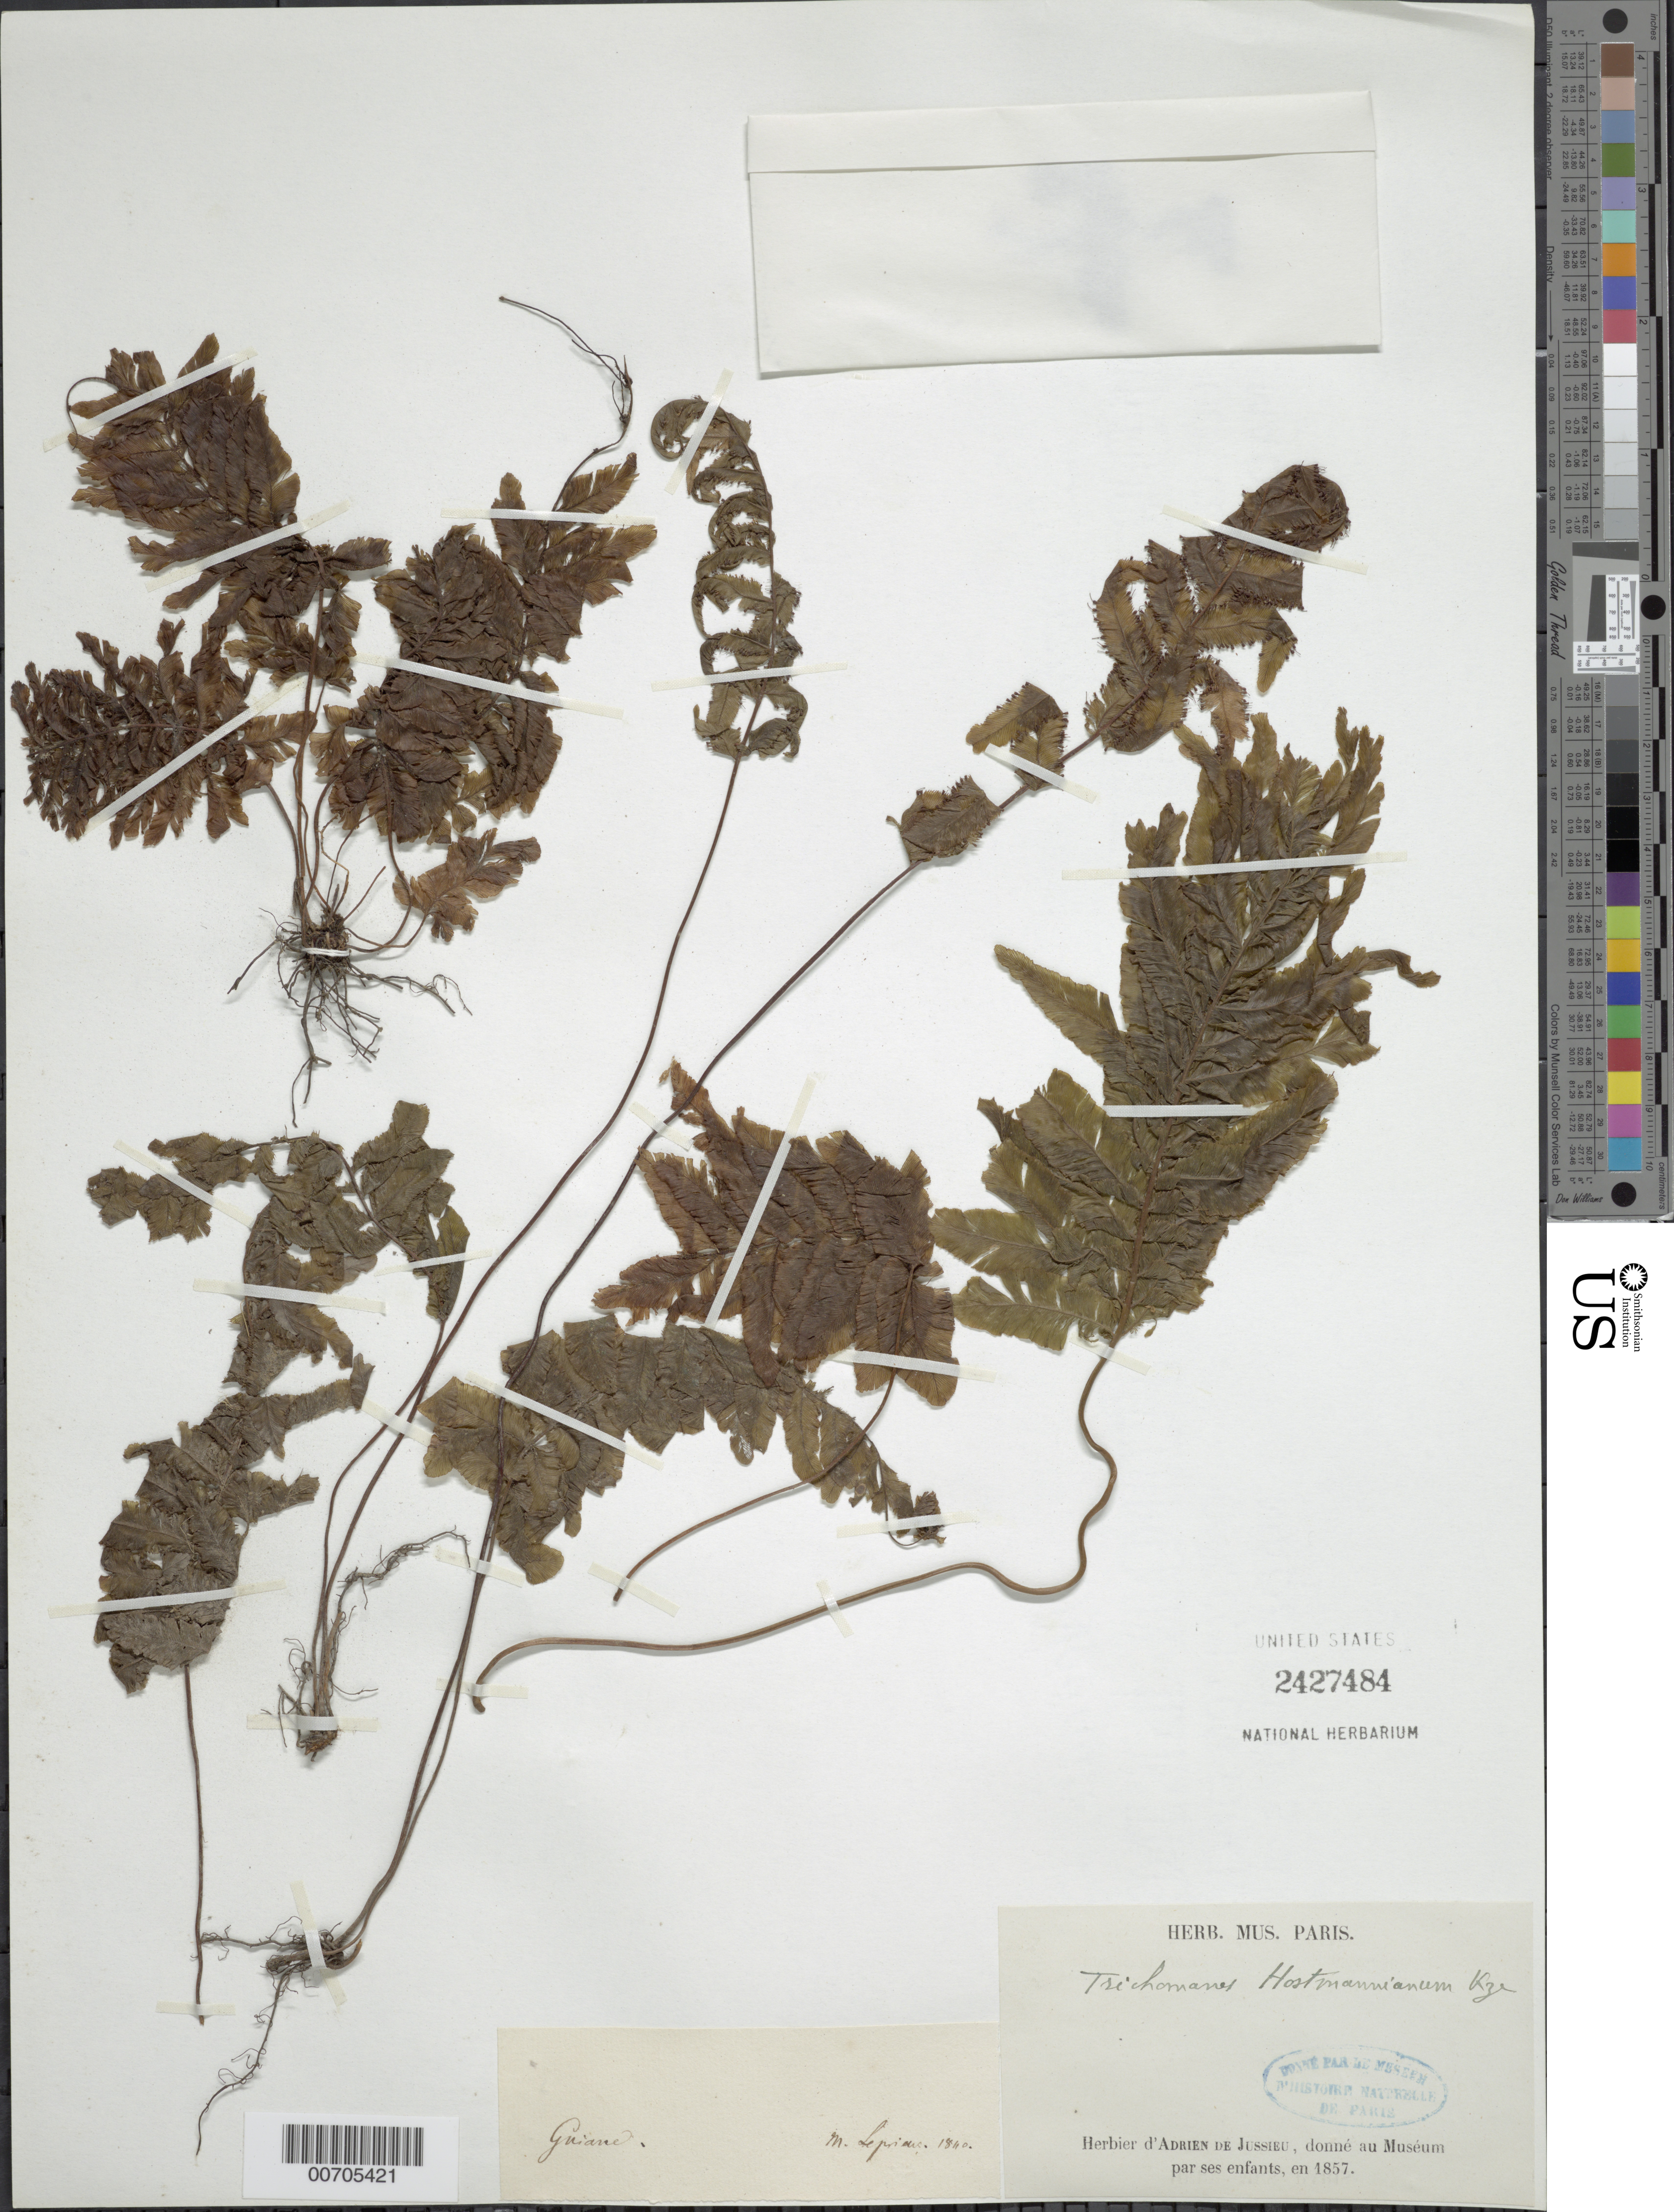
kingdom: Plantae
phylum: Tracheophyta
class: Polypodiopsida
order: Hymenophyllales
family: Hymenophyllaceae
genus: Trichomanes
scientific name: Trichomanes pinnatum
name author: Hedw.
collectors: F. M. R. Leprieur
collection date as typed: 1840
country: French Guiana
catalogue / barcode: US 2427484